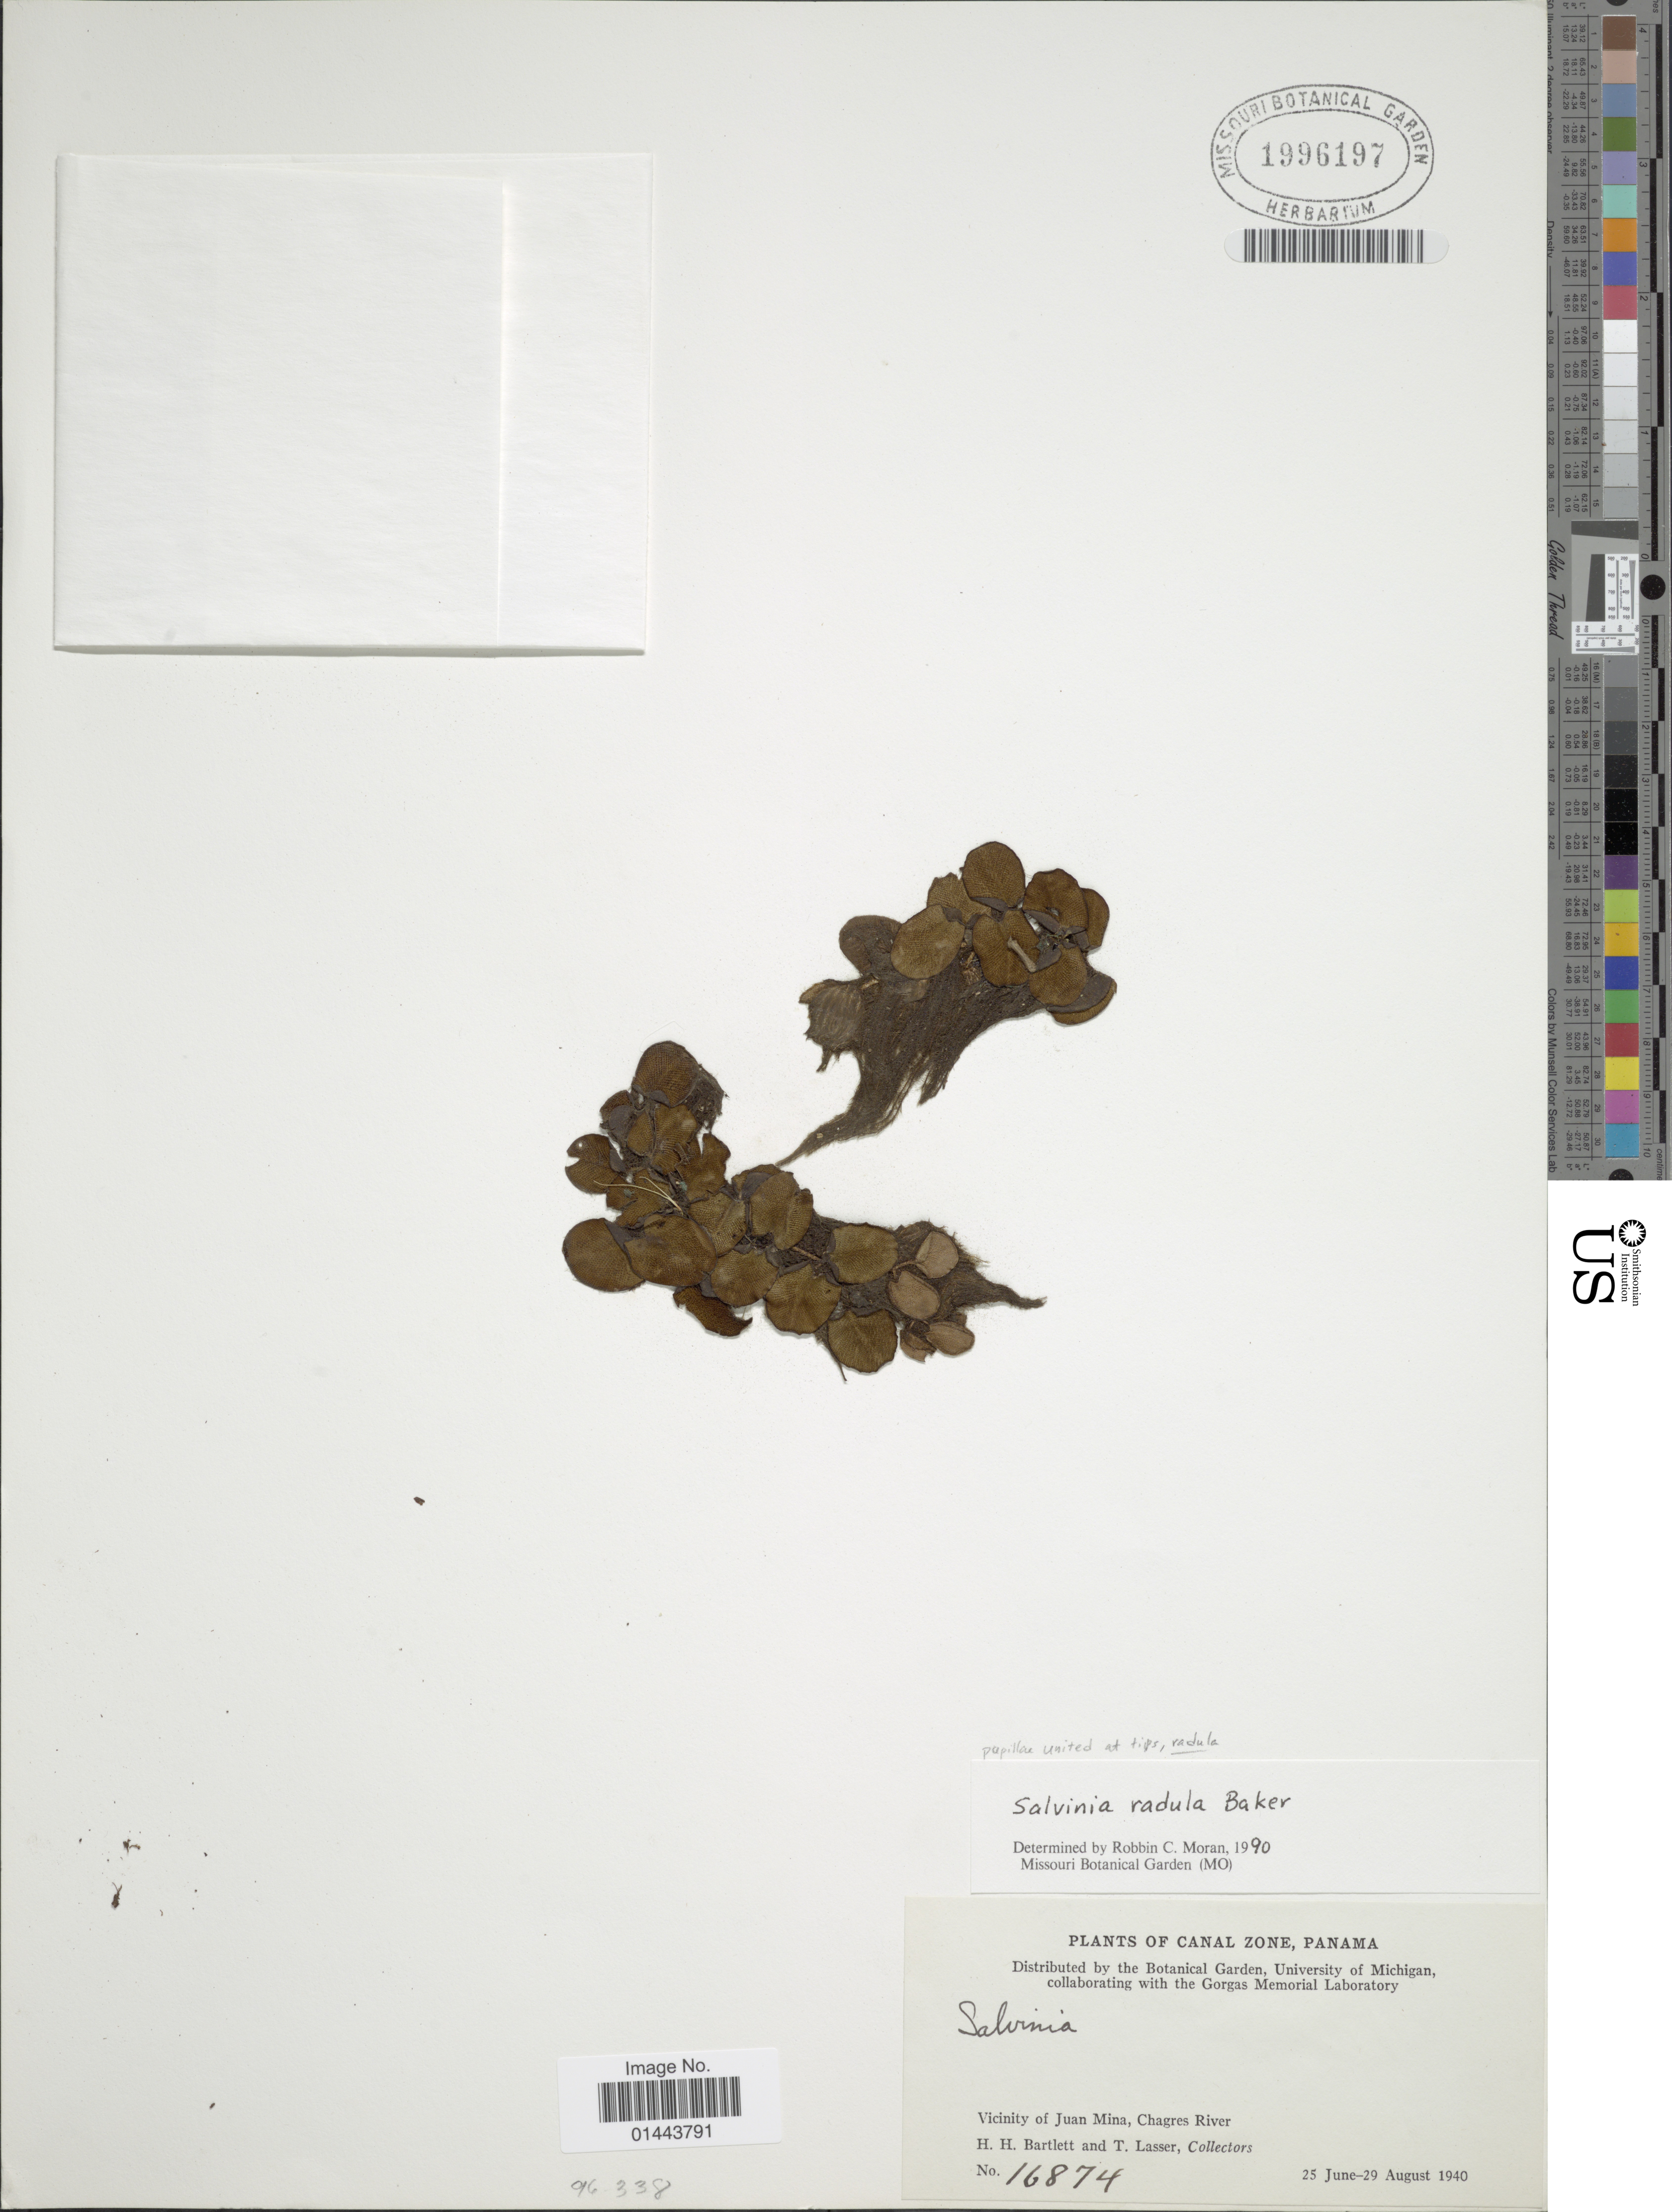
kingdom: Plantae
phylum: Tracheophyta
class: Polypodiopsida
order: Salviniales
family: Salviniaceae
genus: Salvinia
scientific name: Salvinia radula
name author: Baker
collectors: H. H. Bartlett & T. Lasser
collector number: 16874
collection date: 1940-06-25/1940-08-29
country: Panama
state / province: Colón / Panamá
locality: Canal Zone, vicinity of Juan Mina, Chagres River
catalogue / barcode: US 1996197